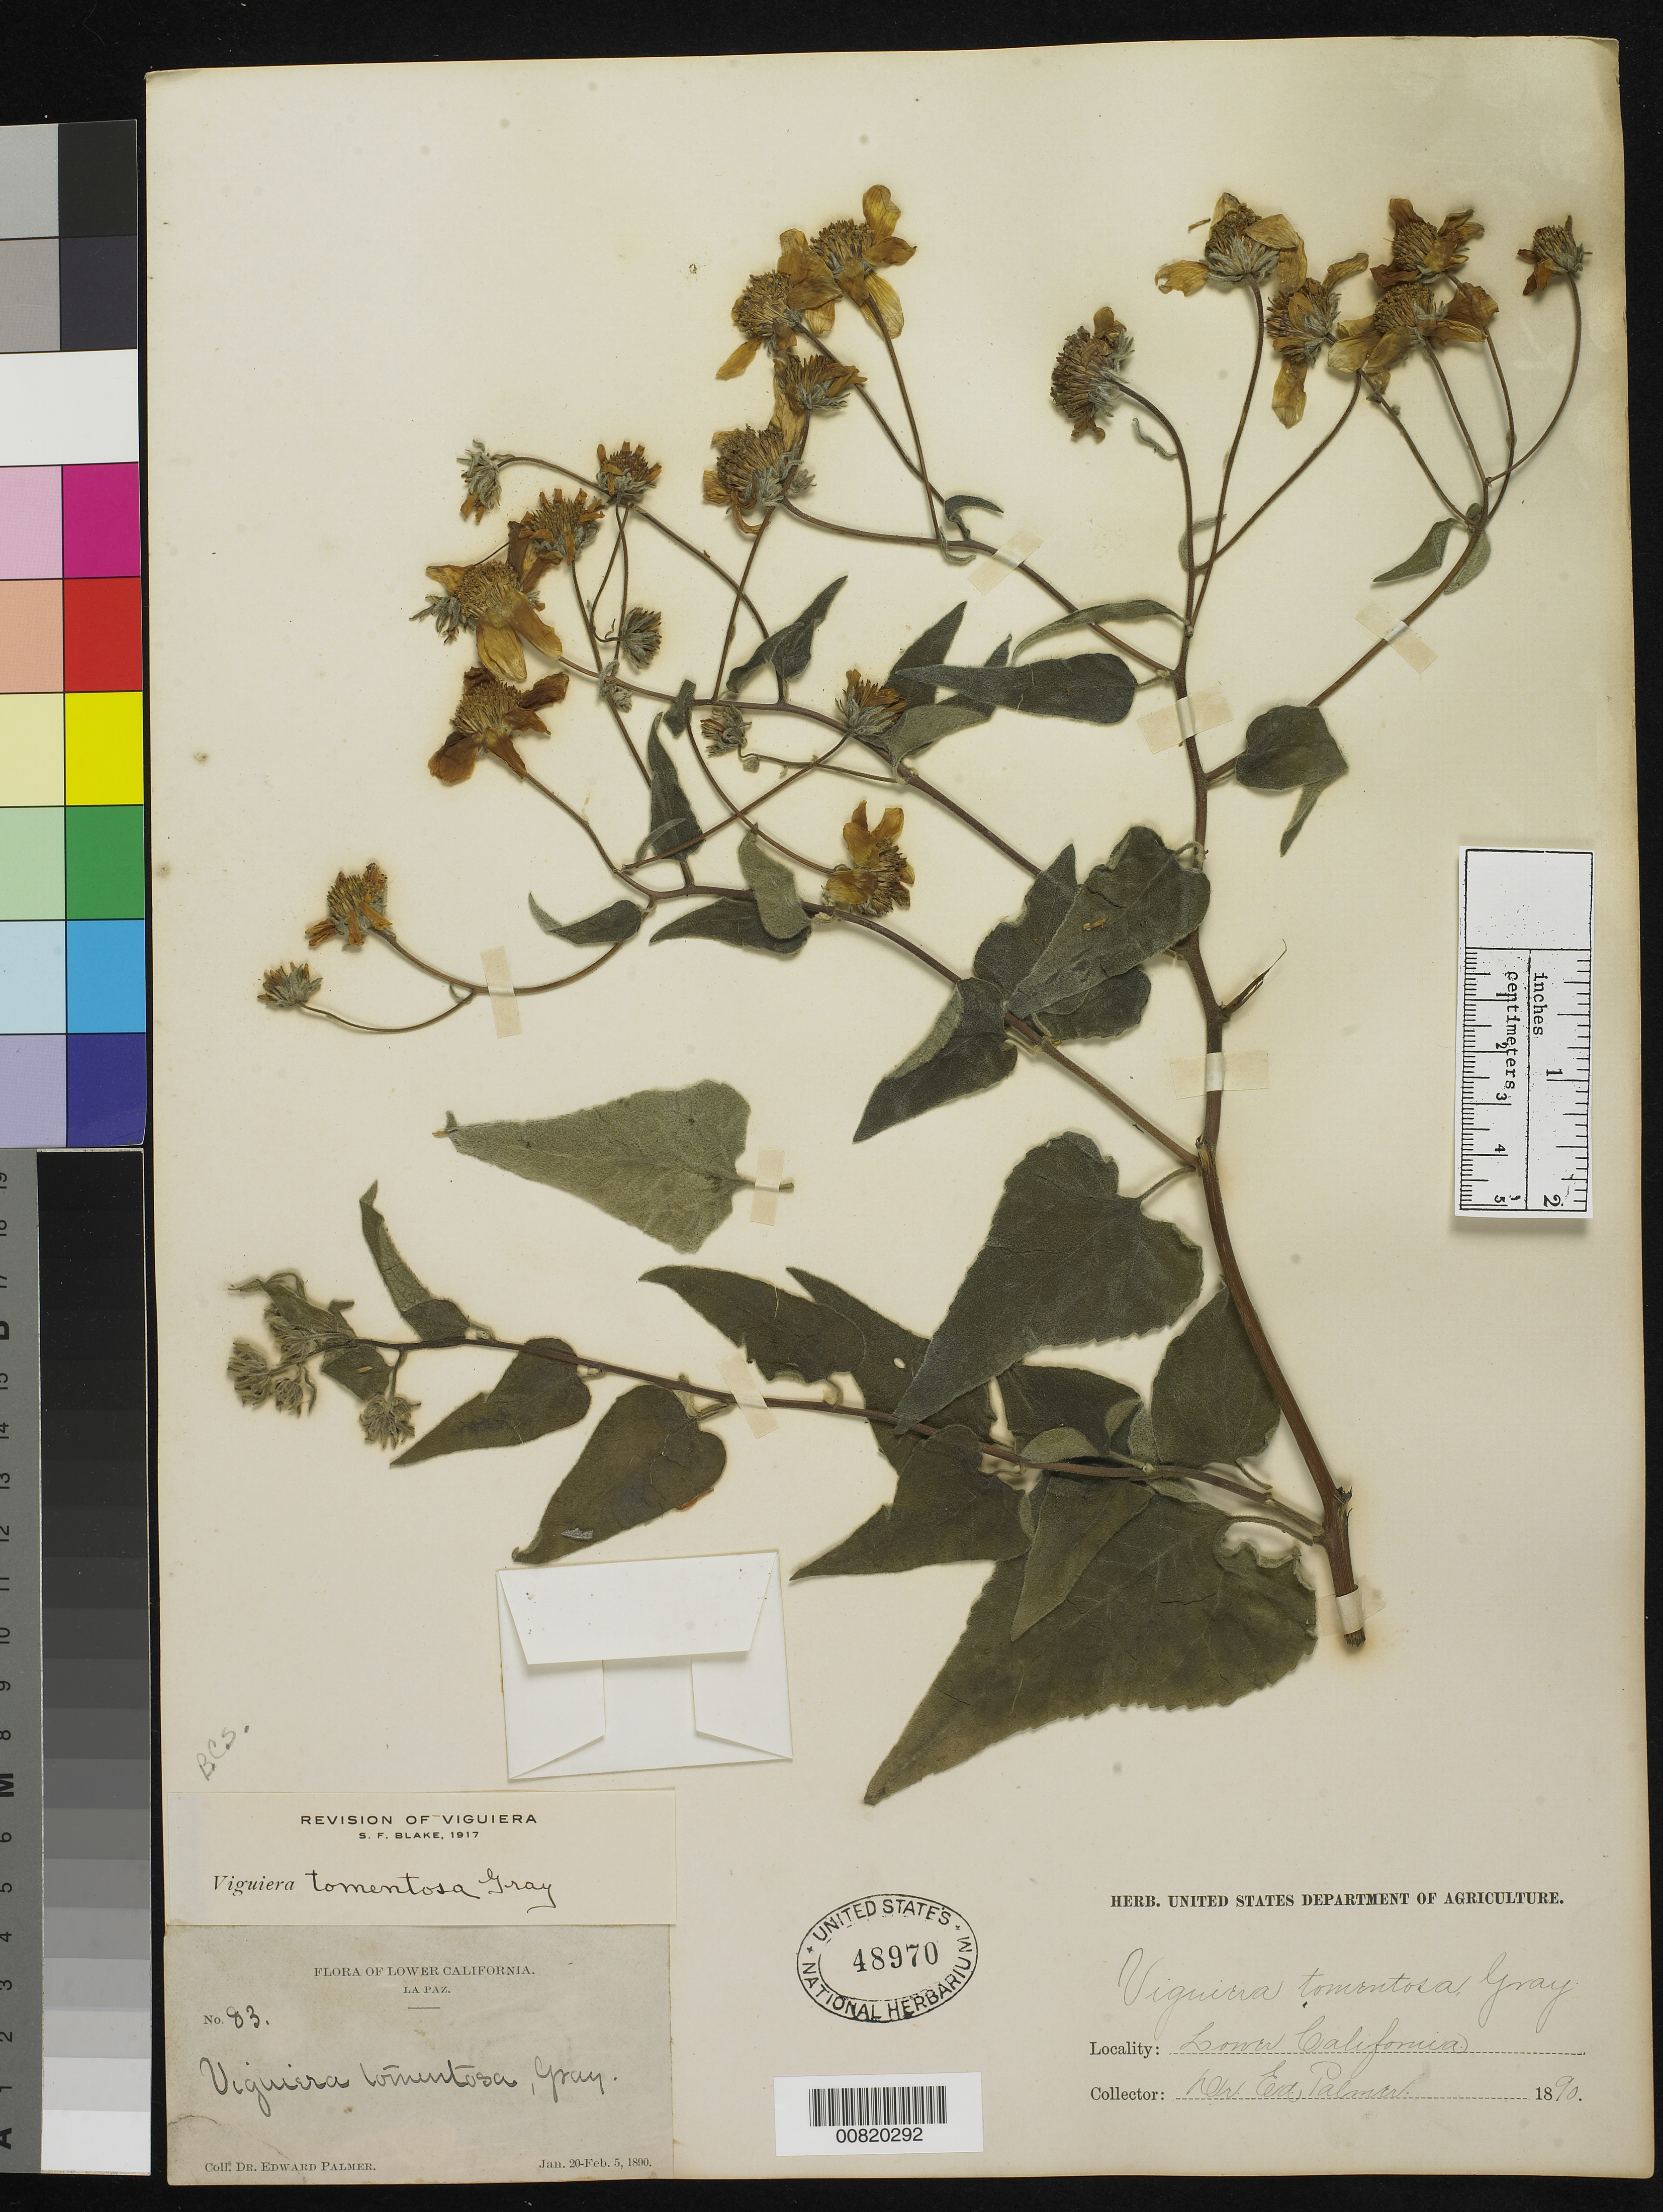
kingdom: Plantae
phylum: Tracheophyta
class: Magnoliopsida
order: Asterales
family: Asteraceae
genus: Viguiera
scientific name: Viguiera tomentosa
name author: A. Gray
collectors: E. Palmer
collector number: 83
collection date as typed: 20 Jan 1890 to 05 Feb 1890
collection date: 1890-01-20/1890-02-05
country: Mexico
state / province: Baja California Sur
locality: La Paz, Baja California Sur.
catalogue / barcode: US 48970